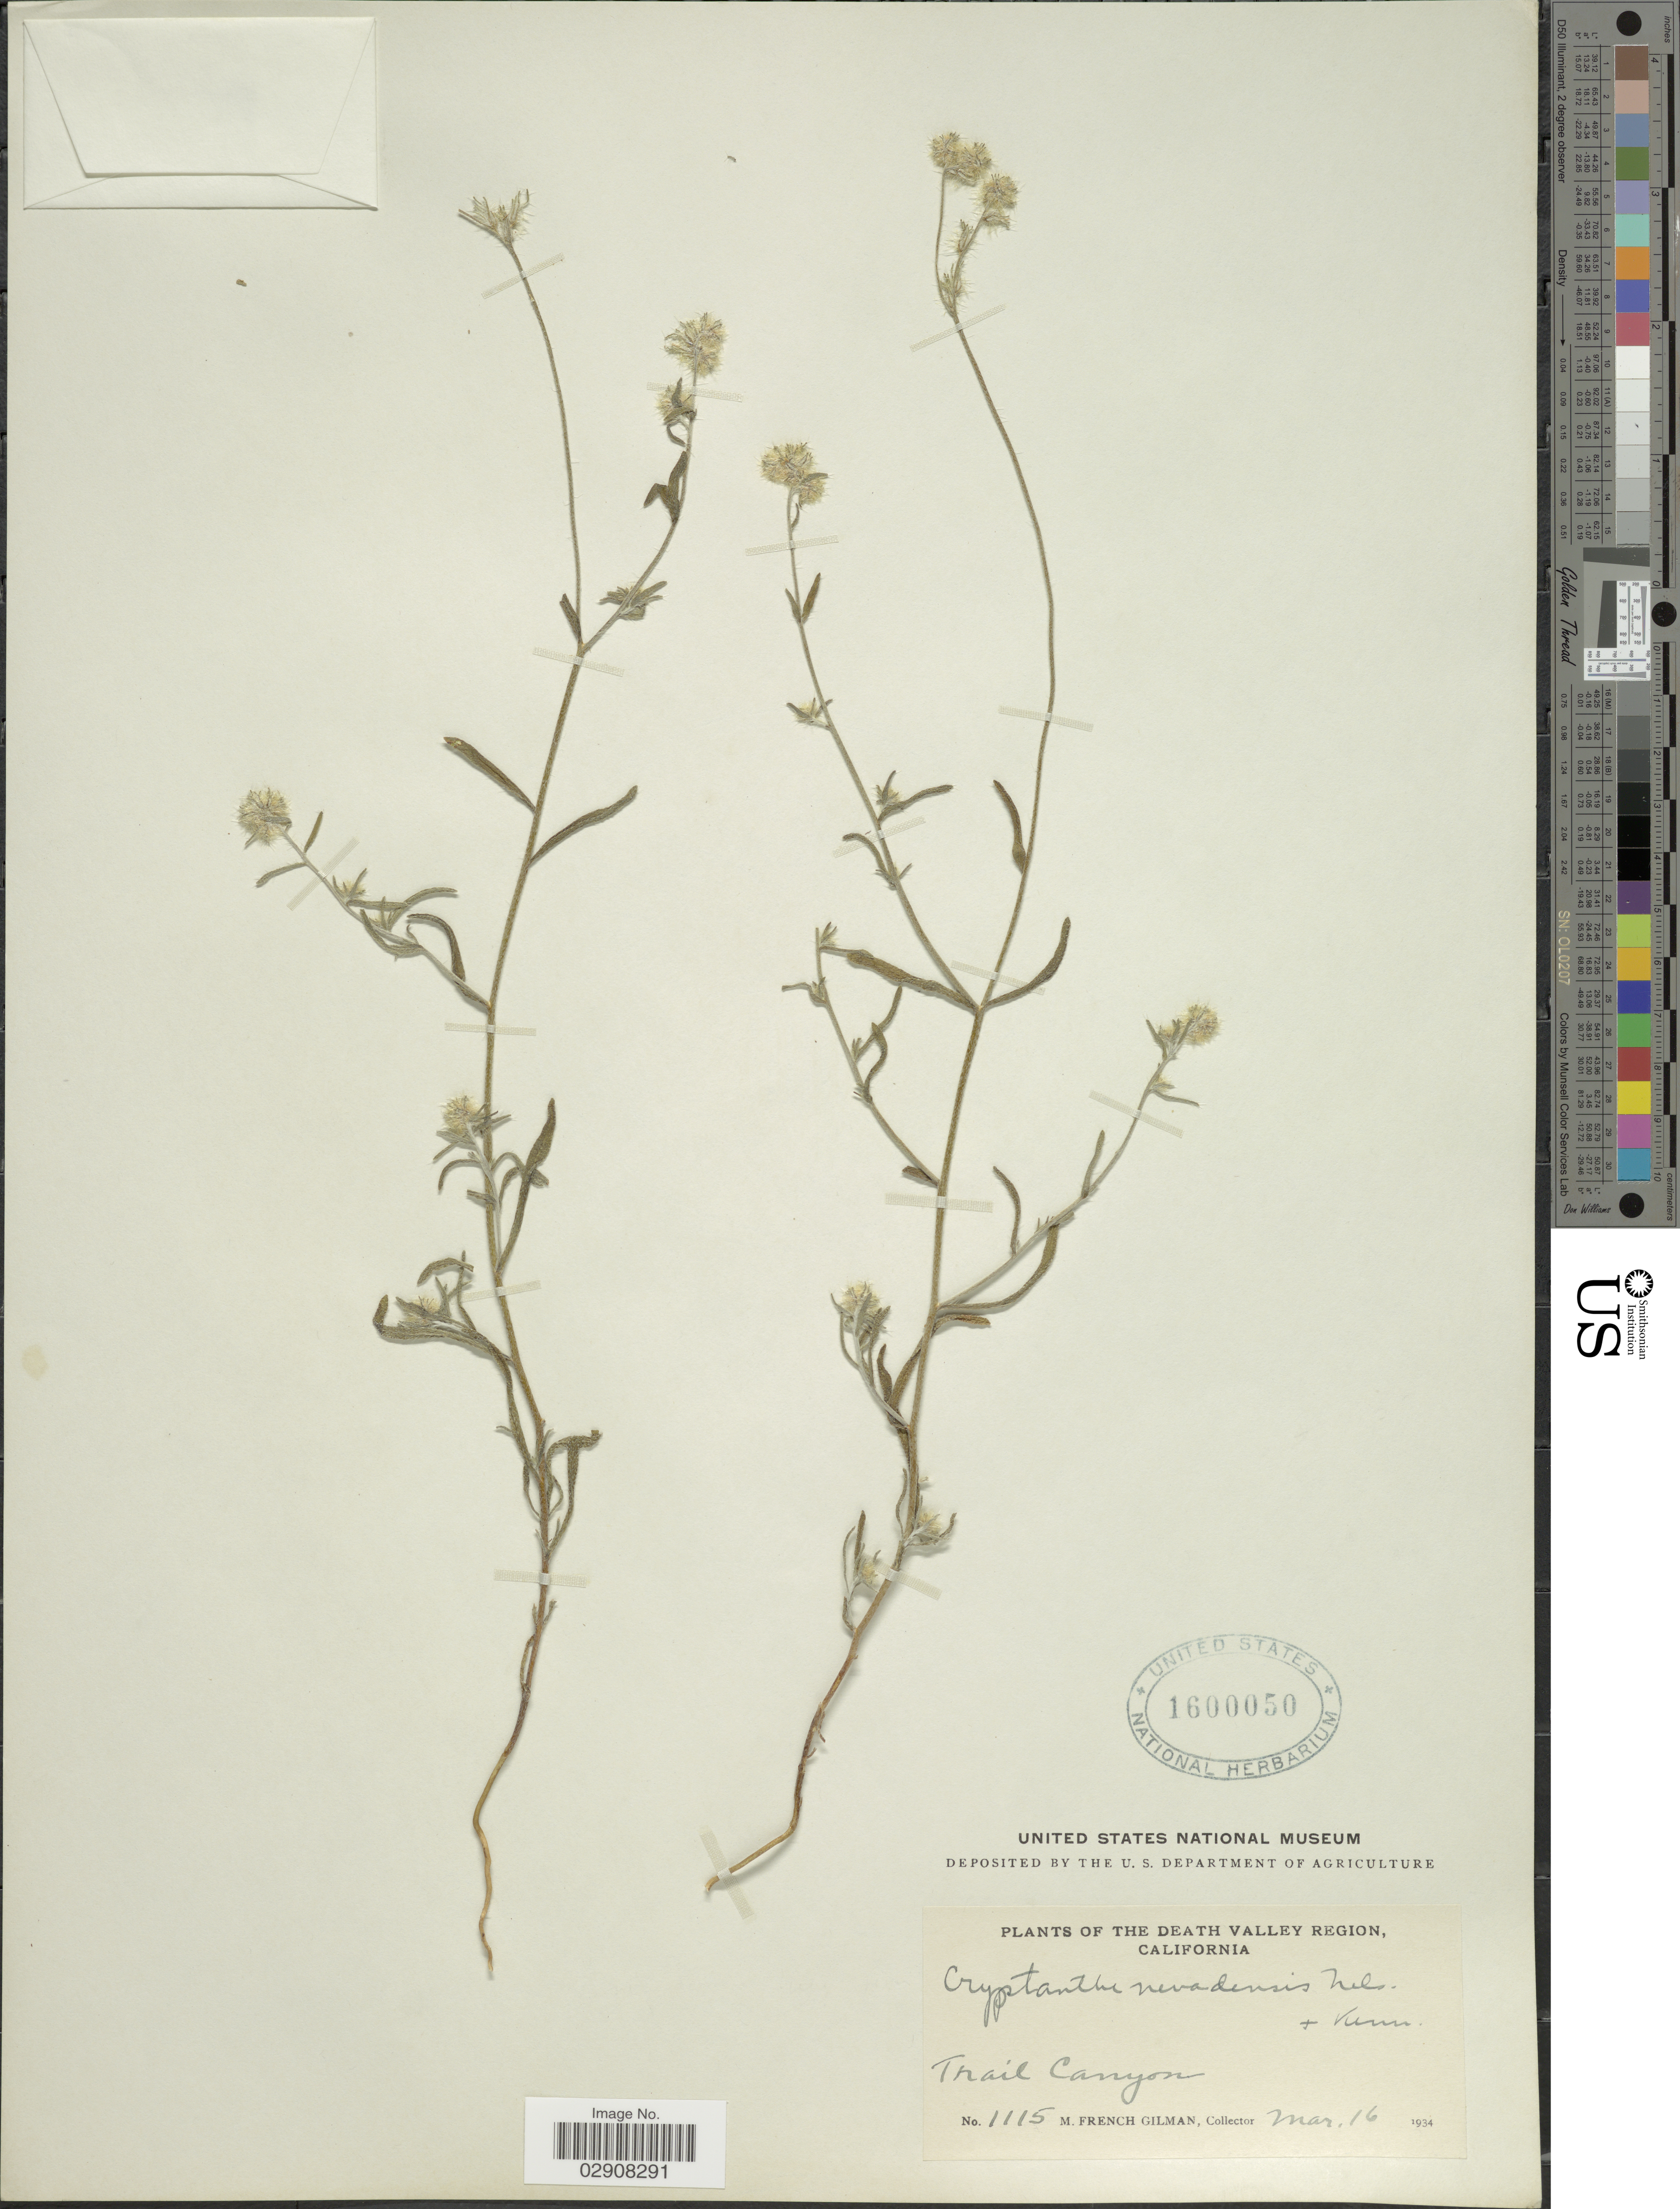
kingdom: Plantae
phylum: Tracheophyta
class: Magnoliopsida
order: Boraginales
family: Boraginaceae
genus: Cryptantha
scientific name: Cryptantha nevadensis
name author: A. Nelson & P.B. Kenn.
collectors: M. F. Gilman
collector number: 1115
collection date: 1934-03-16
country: United States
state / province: California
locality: Death Valley Region. Trail Canyon.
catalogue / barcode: US 1600050